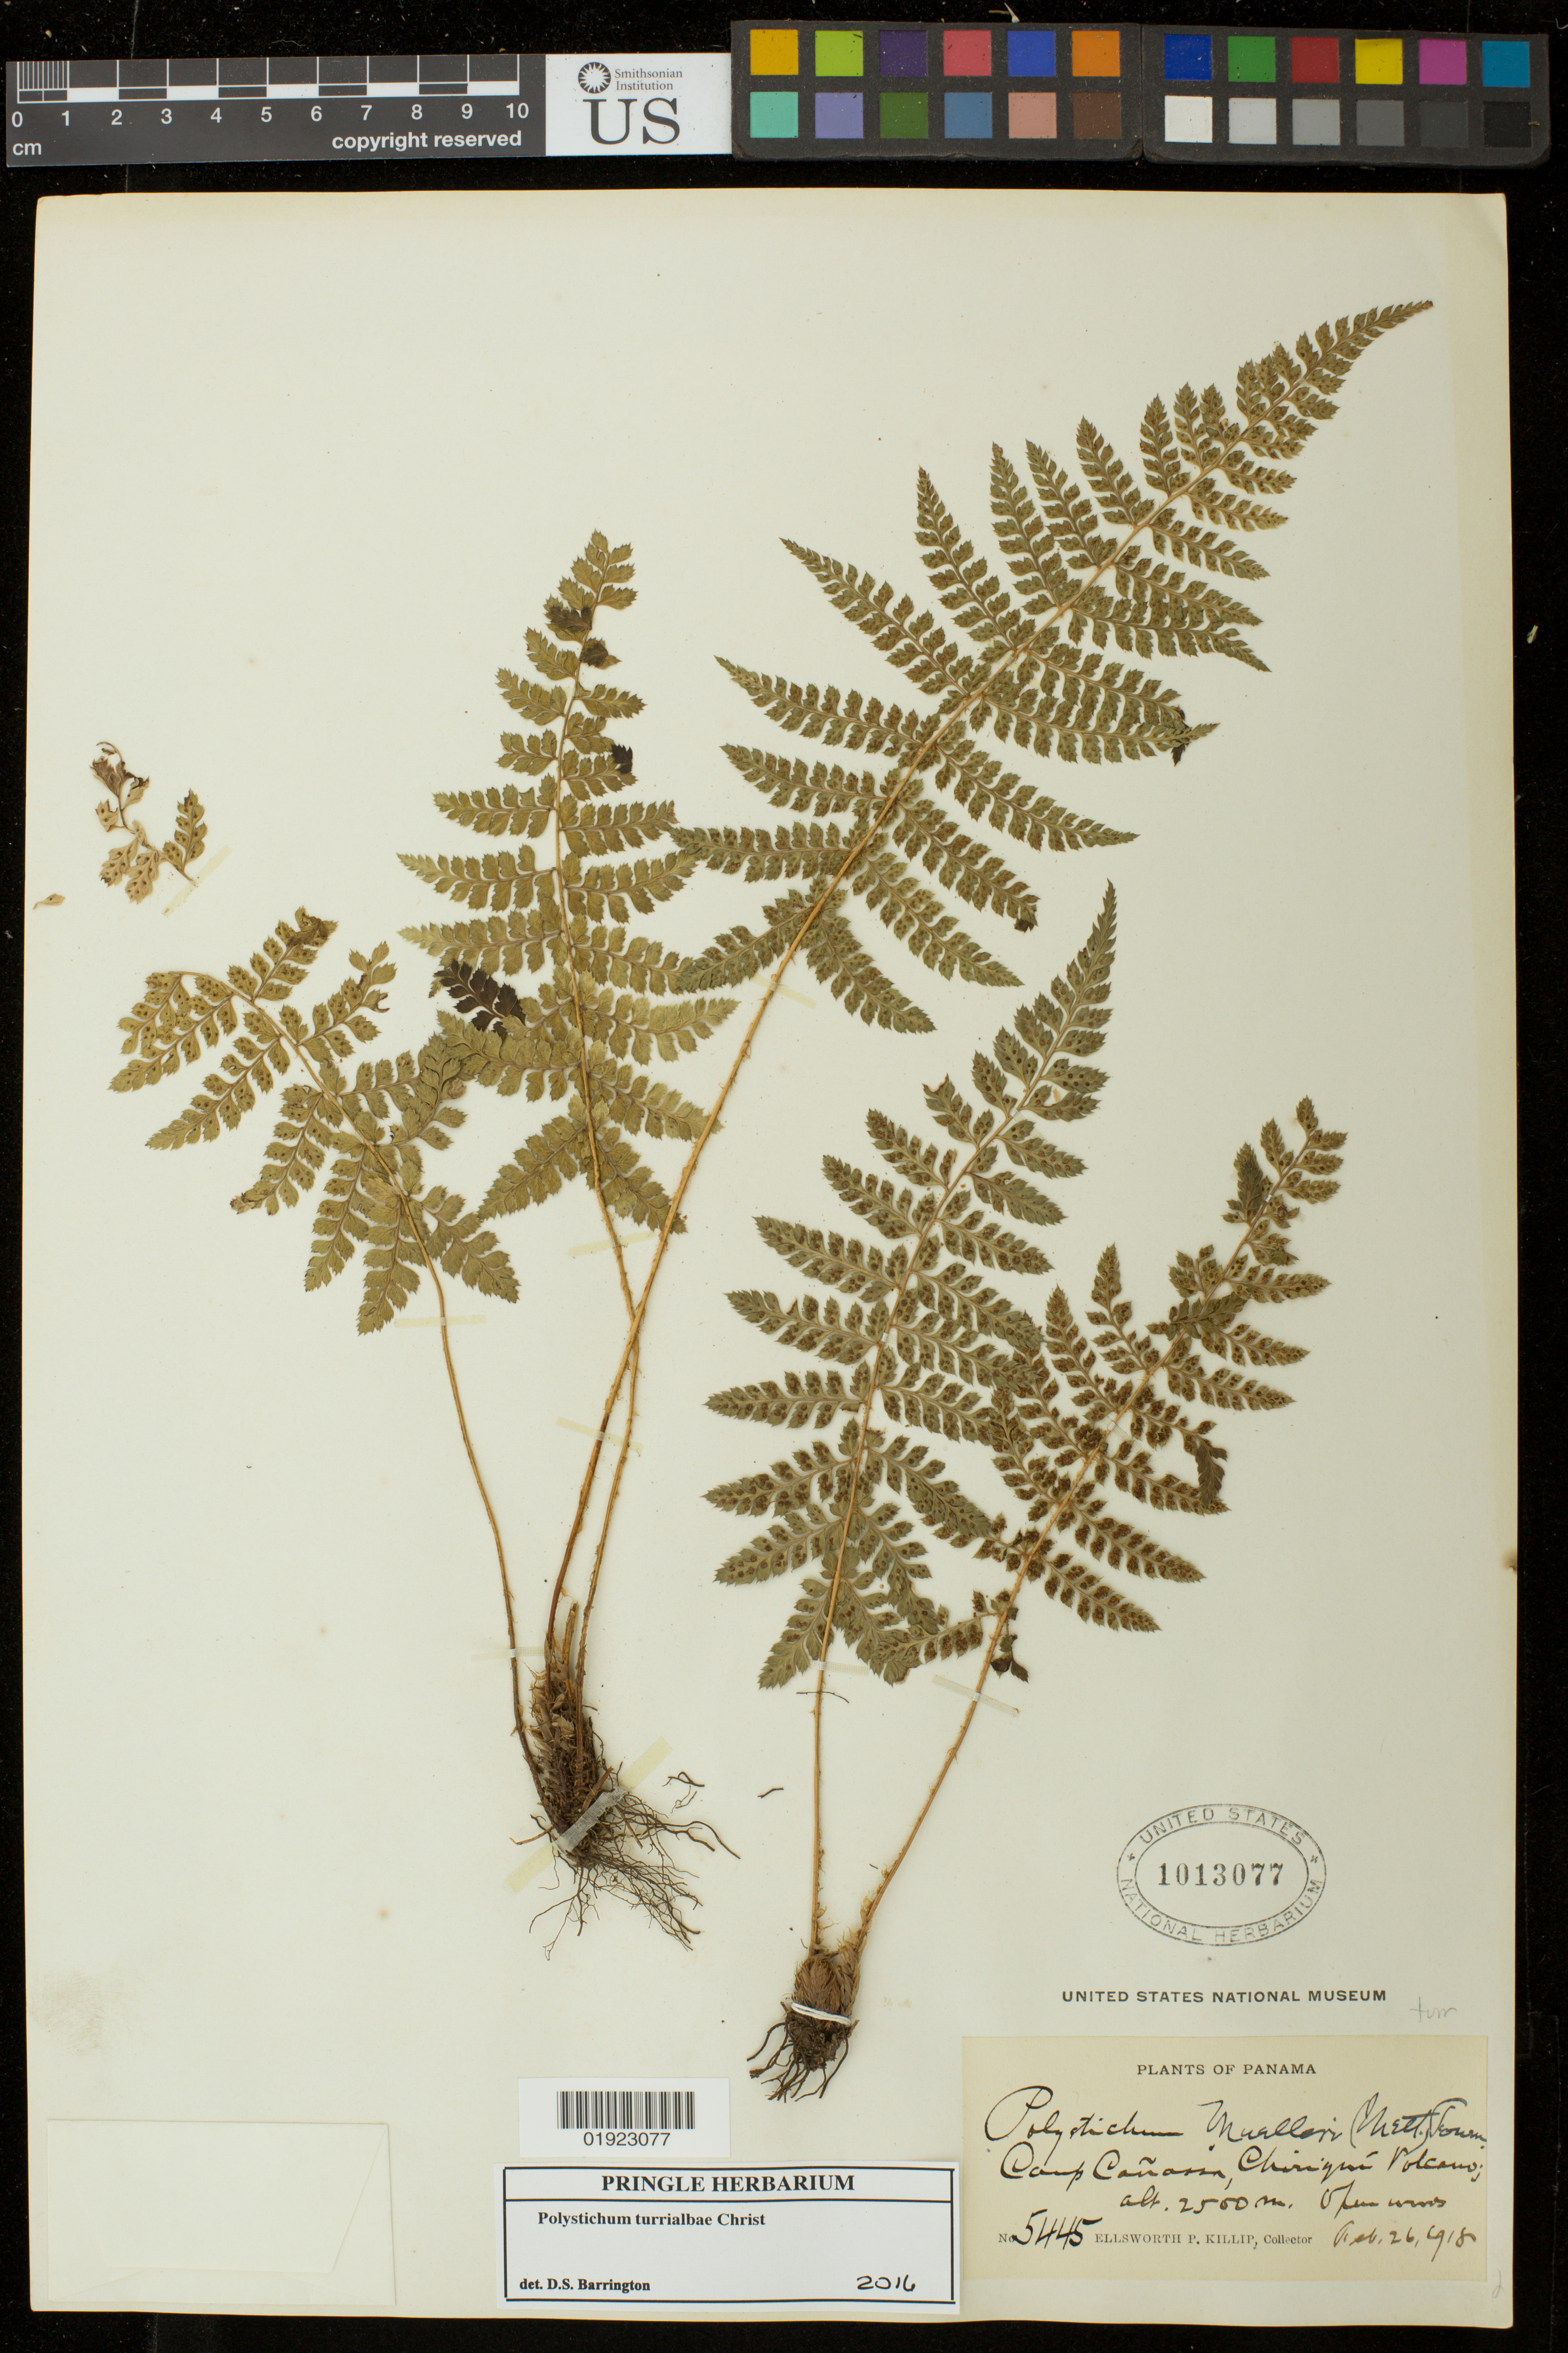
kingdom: Plantae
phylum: Tracheophyta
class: Polypodiopsida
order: Polypodiales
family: Dryopteridaceae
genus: Polystichum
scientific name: Polystichum turrialbae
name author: Christ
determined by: Barrington, D. S., Curator (VT), University of Vermont (UNITED STATES)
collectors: E. P. Killip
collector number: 5445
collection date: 1918-02-26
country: Panama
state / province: Chiriqui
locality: Camp Canaria. Chiriqui Volcano.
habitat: Open woods.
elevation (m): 2500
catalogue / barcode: US 1013077